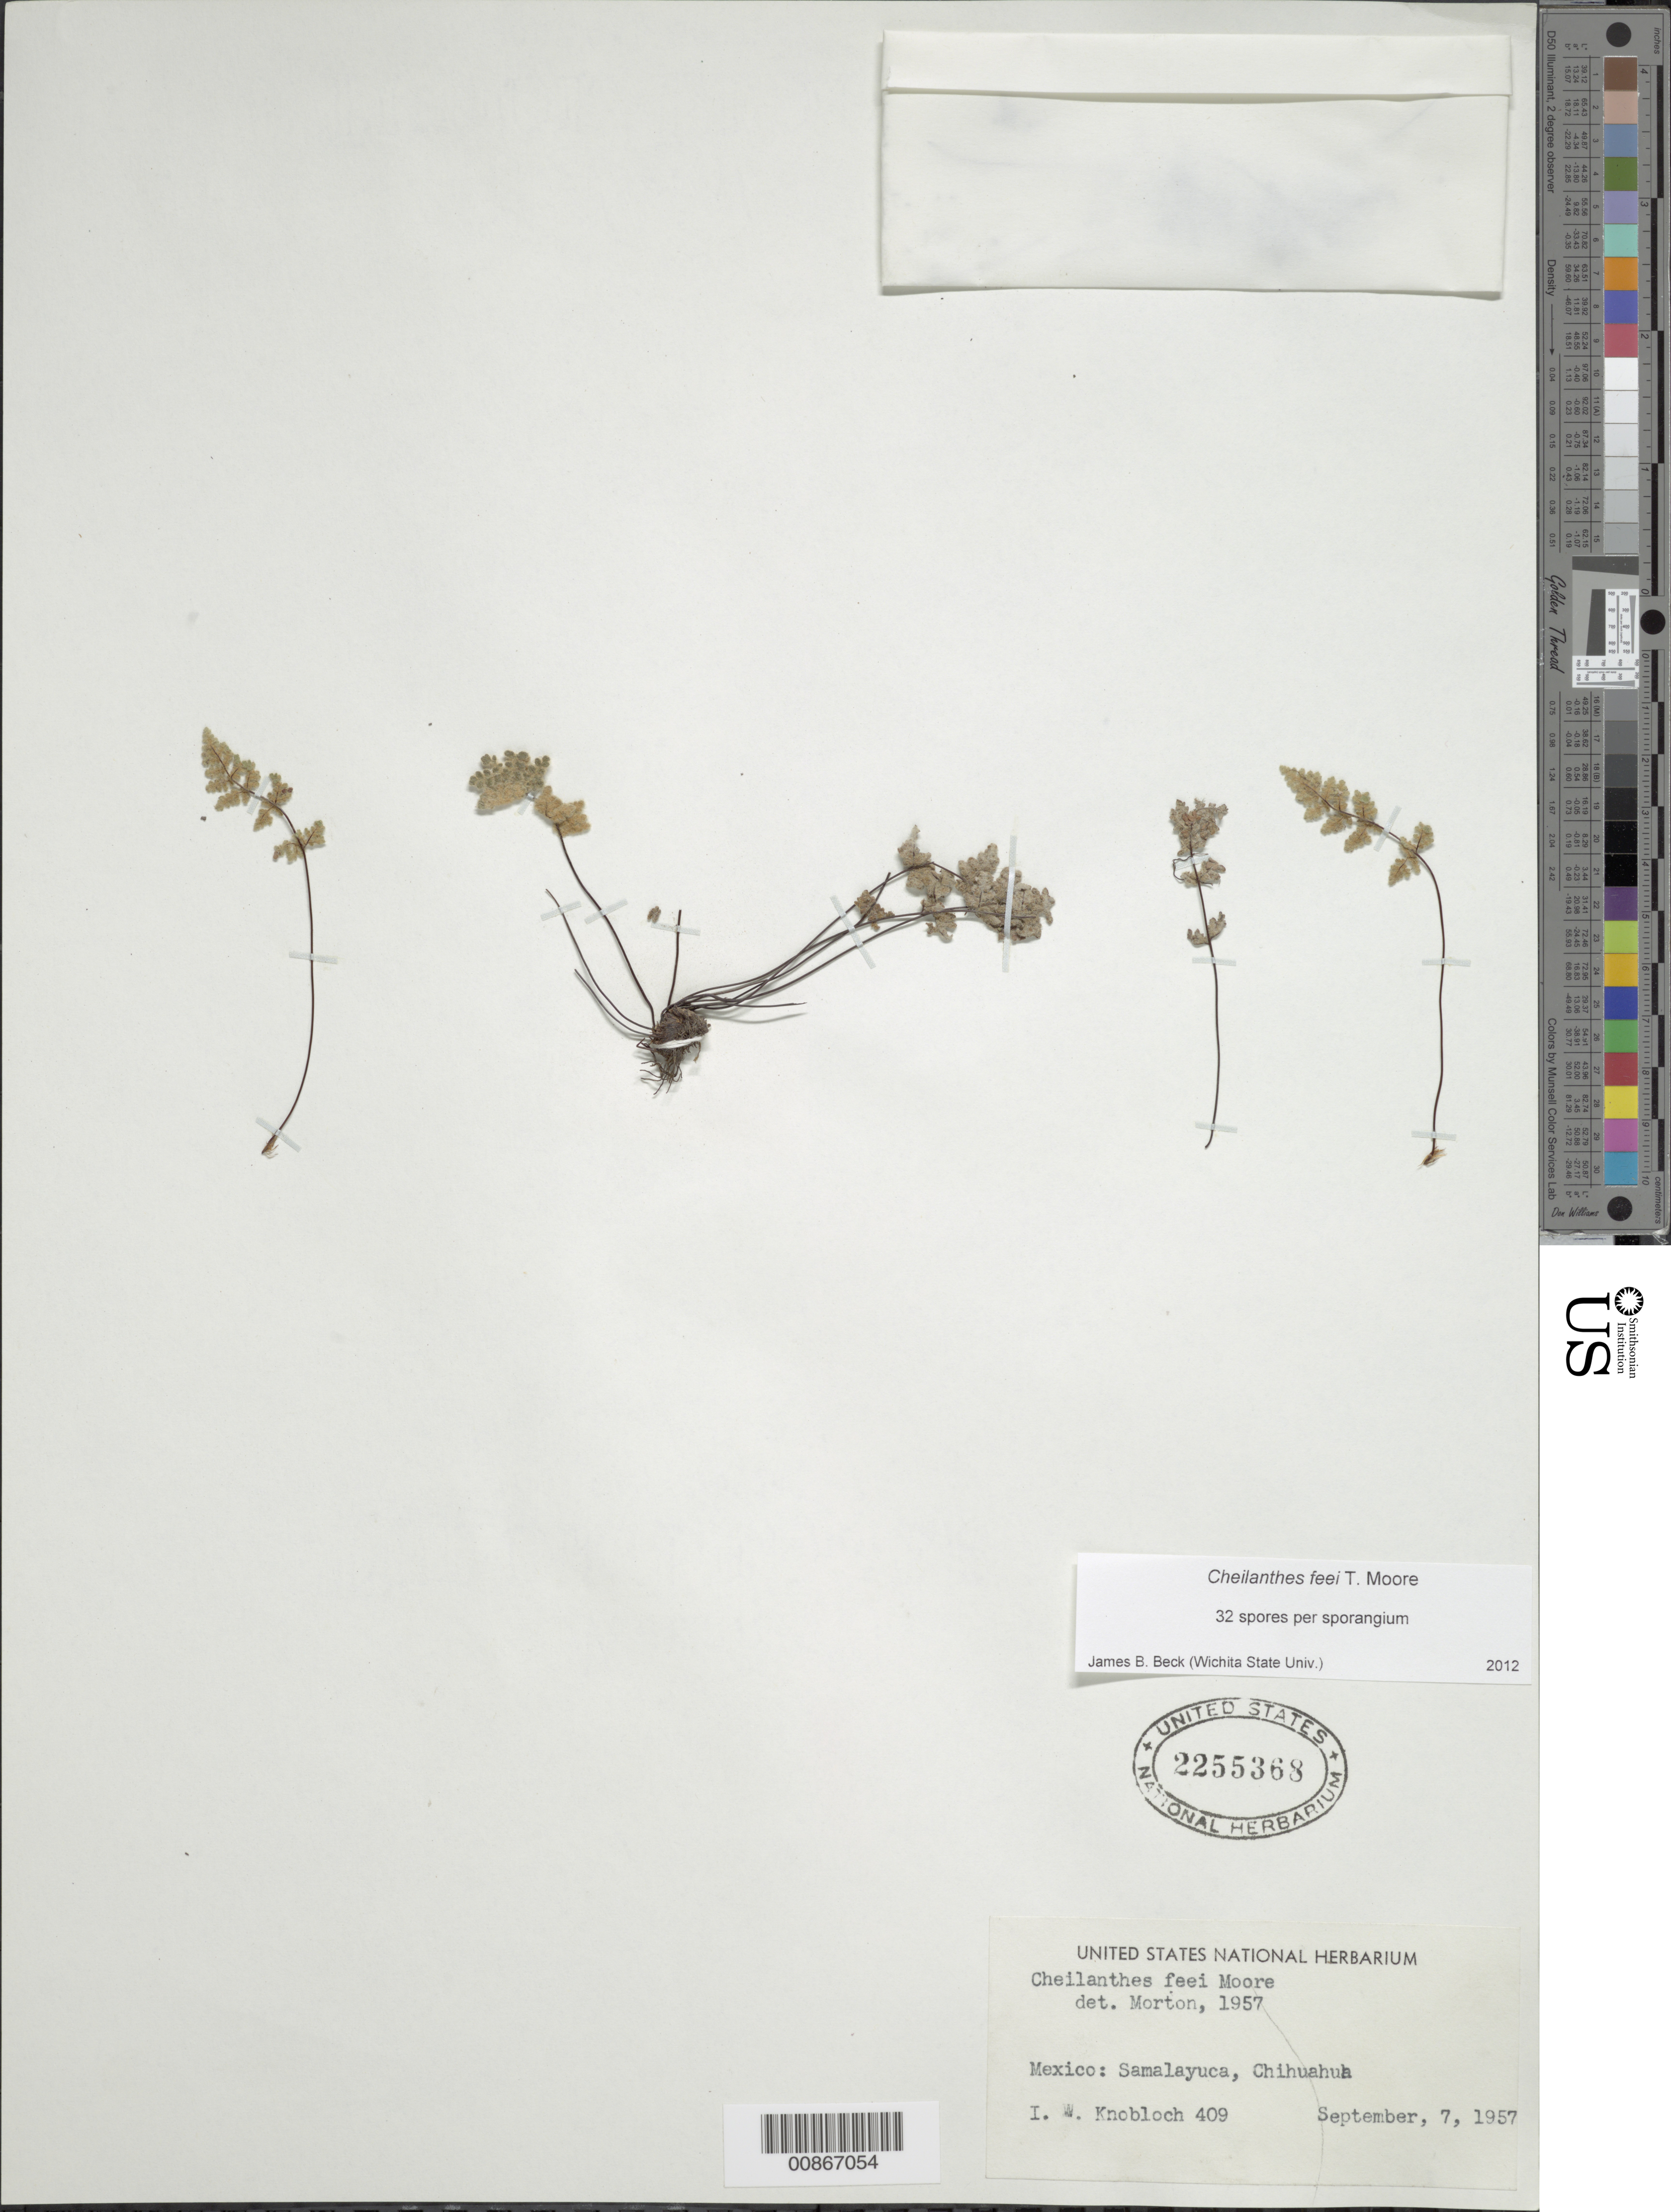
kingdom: Plantae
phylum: Tracheophyta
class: Polypodiopsida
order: Polypodiales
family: Pteridaceae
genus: Cheilanthes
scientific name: Cheilanthes gracilis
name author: (Fée) Mett. ex Riehl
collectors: I. W. Knobloch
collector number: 409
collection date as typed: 07 Sep 1957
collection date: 1957-09-07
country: Mexico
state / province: Chihuahua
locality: Samalayuca, Chihuahua.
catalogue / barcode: US 2255368